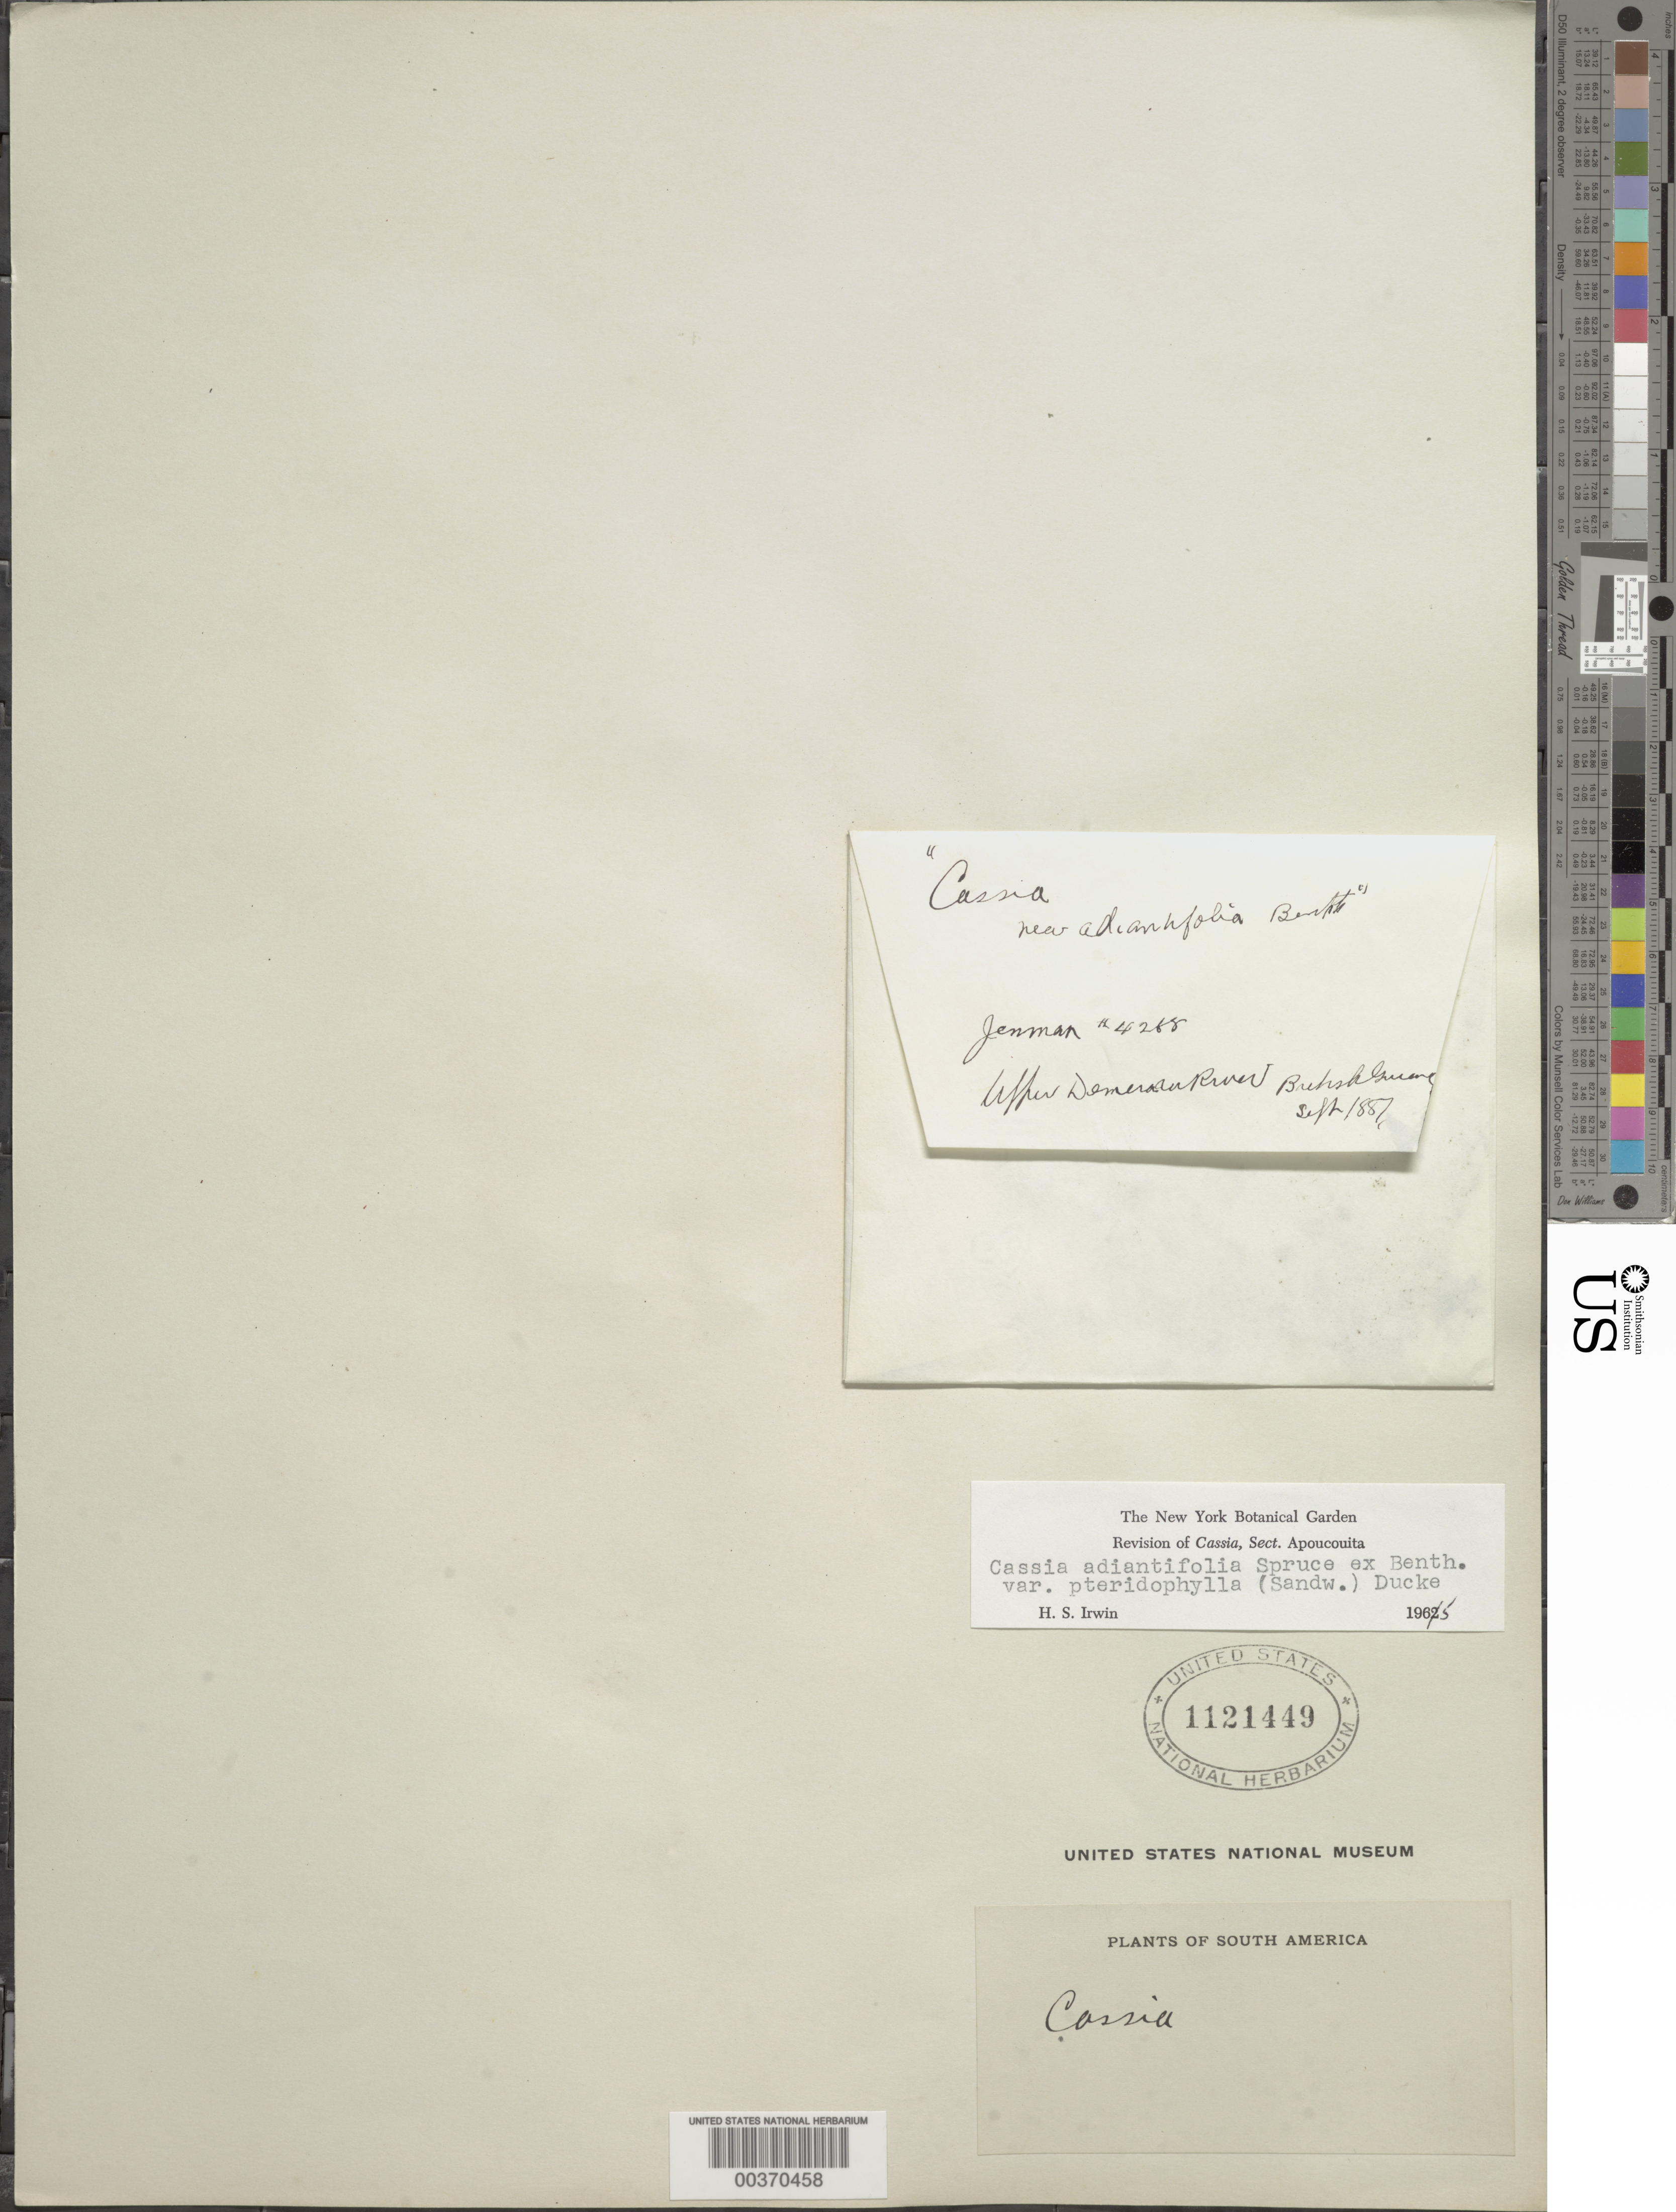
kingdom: Plantae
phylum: Tracheophyta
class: Magnoliopsida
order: Fabales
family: Fabaceae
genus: Chamaecrista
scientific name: Chamaecrista adiantifolia var. pteridophylla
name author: (Sandwith) H.S. Irwin & Barneby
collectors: G. S. Jenman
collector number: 4268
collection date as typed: Sep 1887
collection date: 1887-09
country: Guyana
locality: Upper demerra river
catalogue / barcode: US 1121449